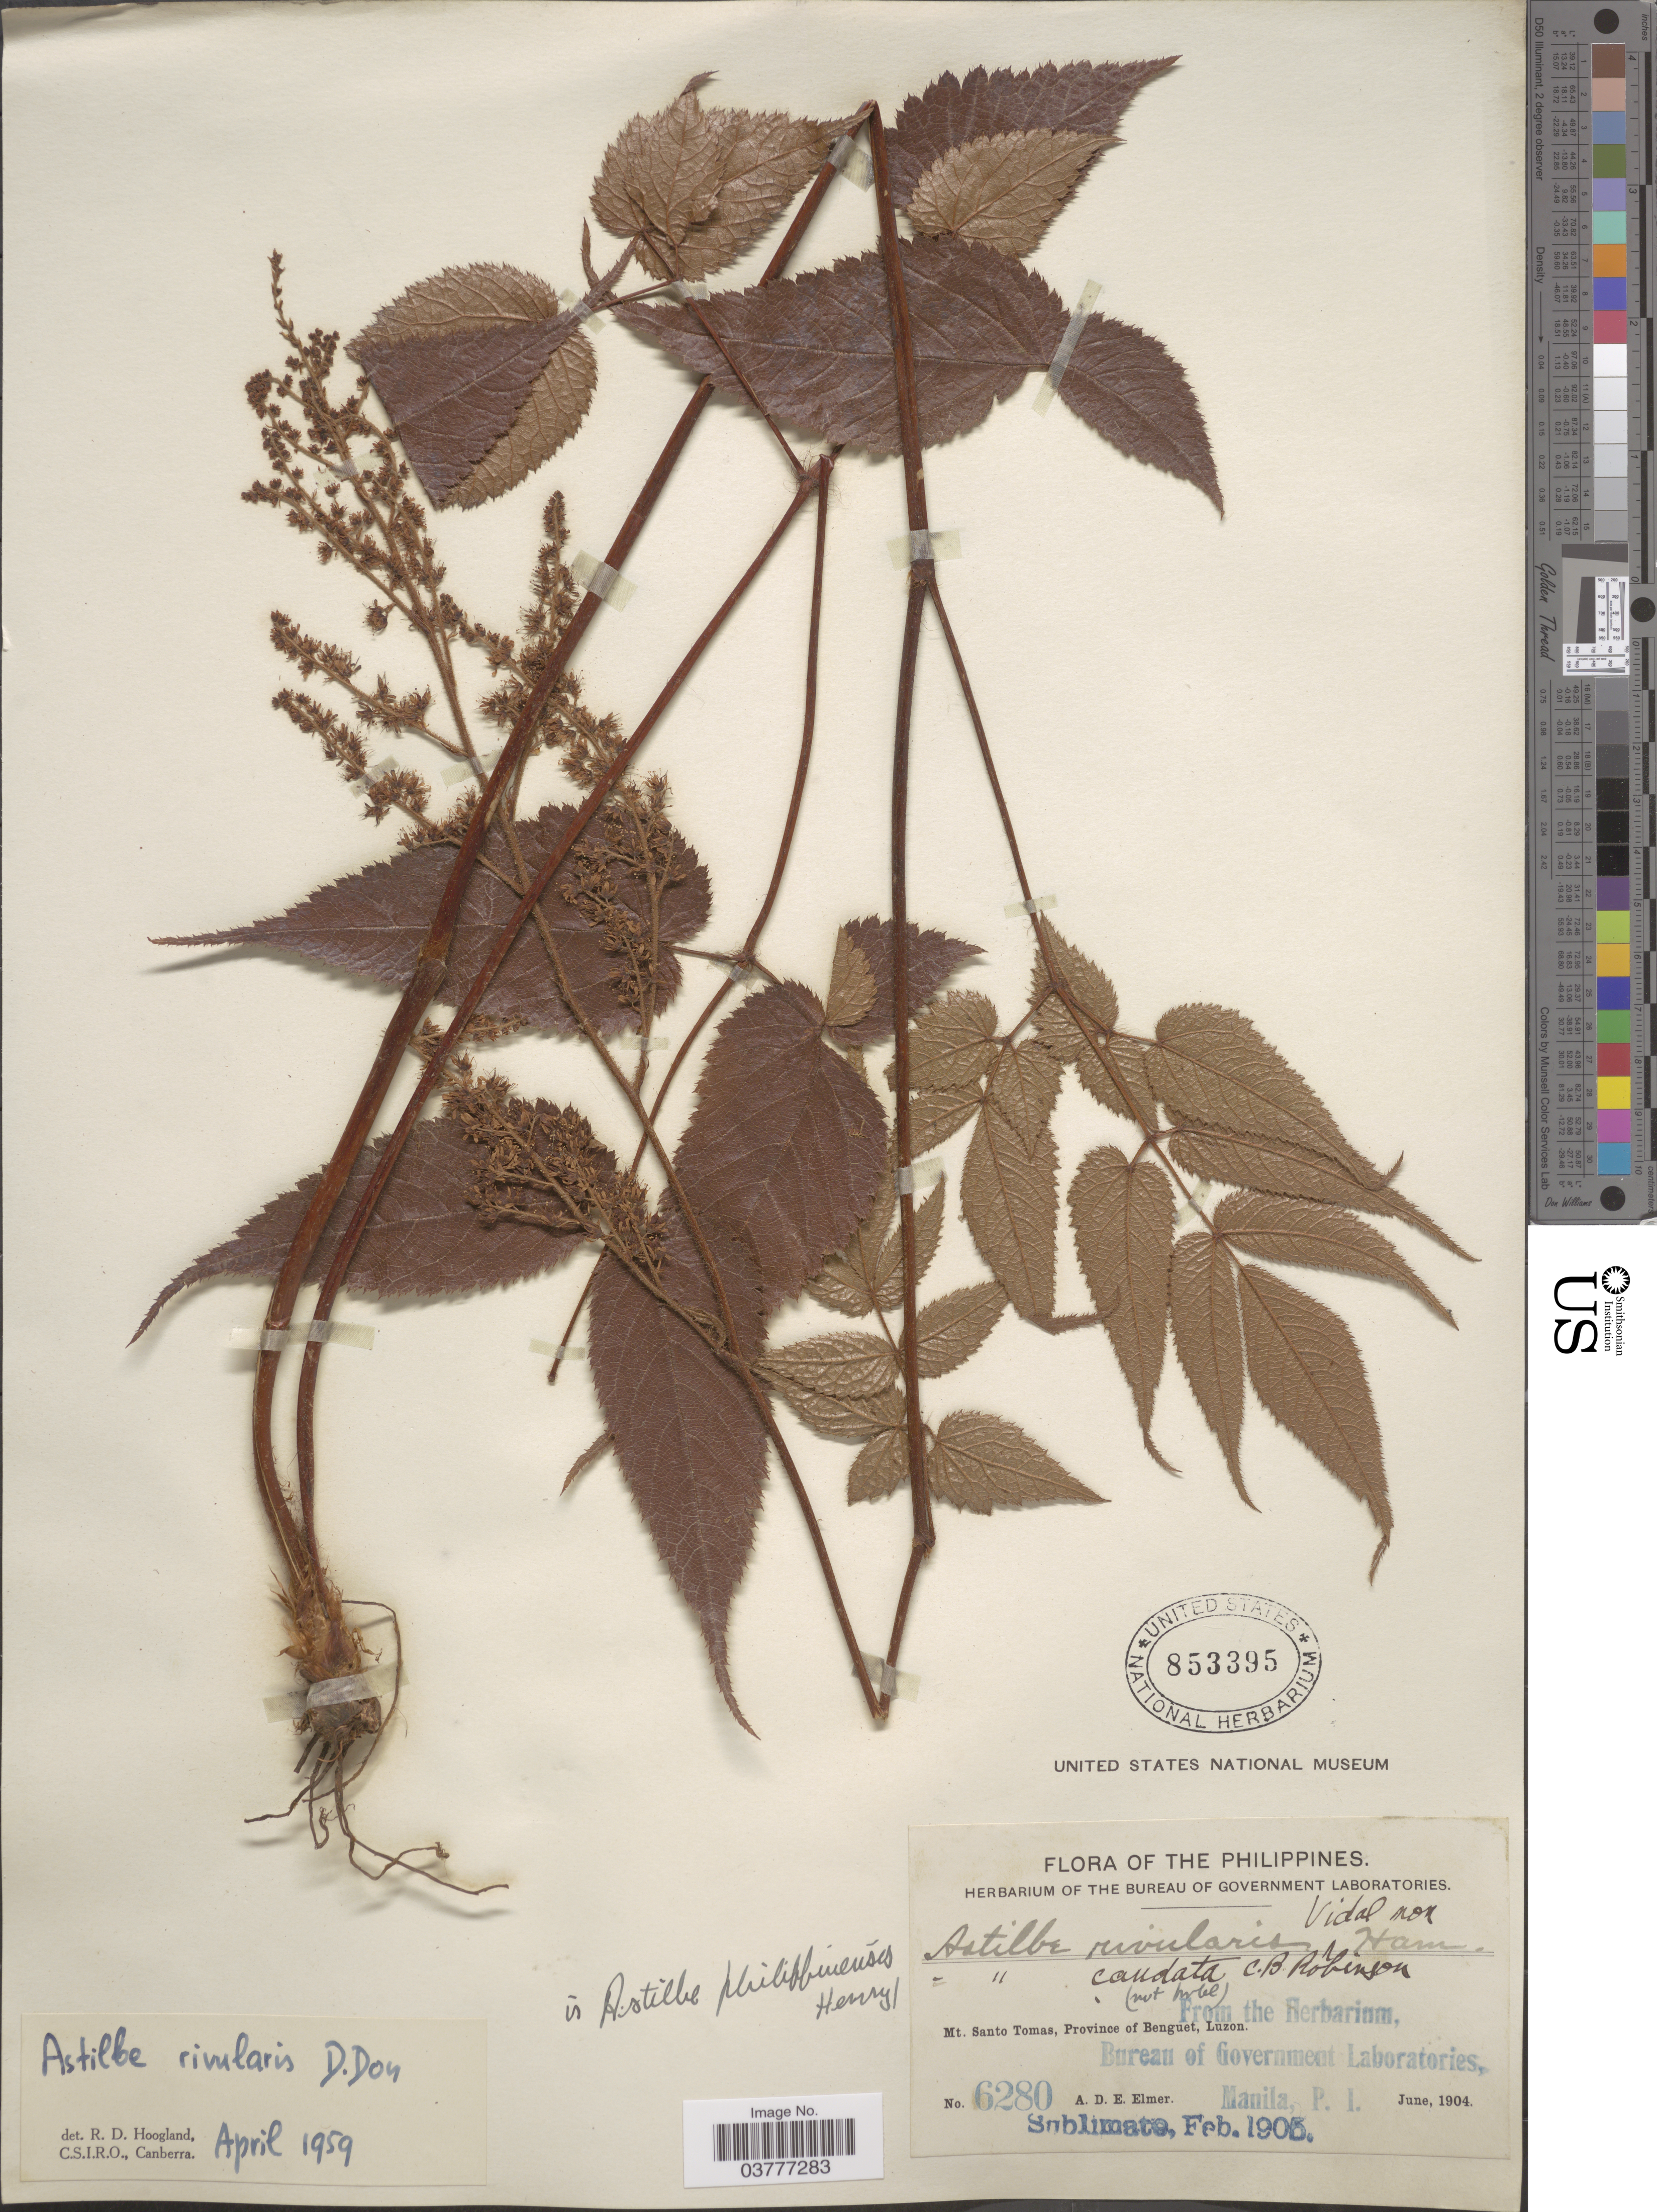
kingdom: Plantae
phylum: Tracheophyta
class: Magnoliopsida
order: Saxifragales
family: Saxifragaceae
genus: Astilbe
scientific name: Astilbe philippinensis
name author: A. Henry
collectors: A. D. E. Elmer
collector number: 6280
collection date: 1904-06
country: Philippines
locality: Mt. Santo Thomas, Province of Benguet, Luzon.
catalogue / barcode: US 853395